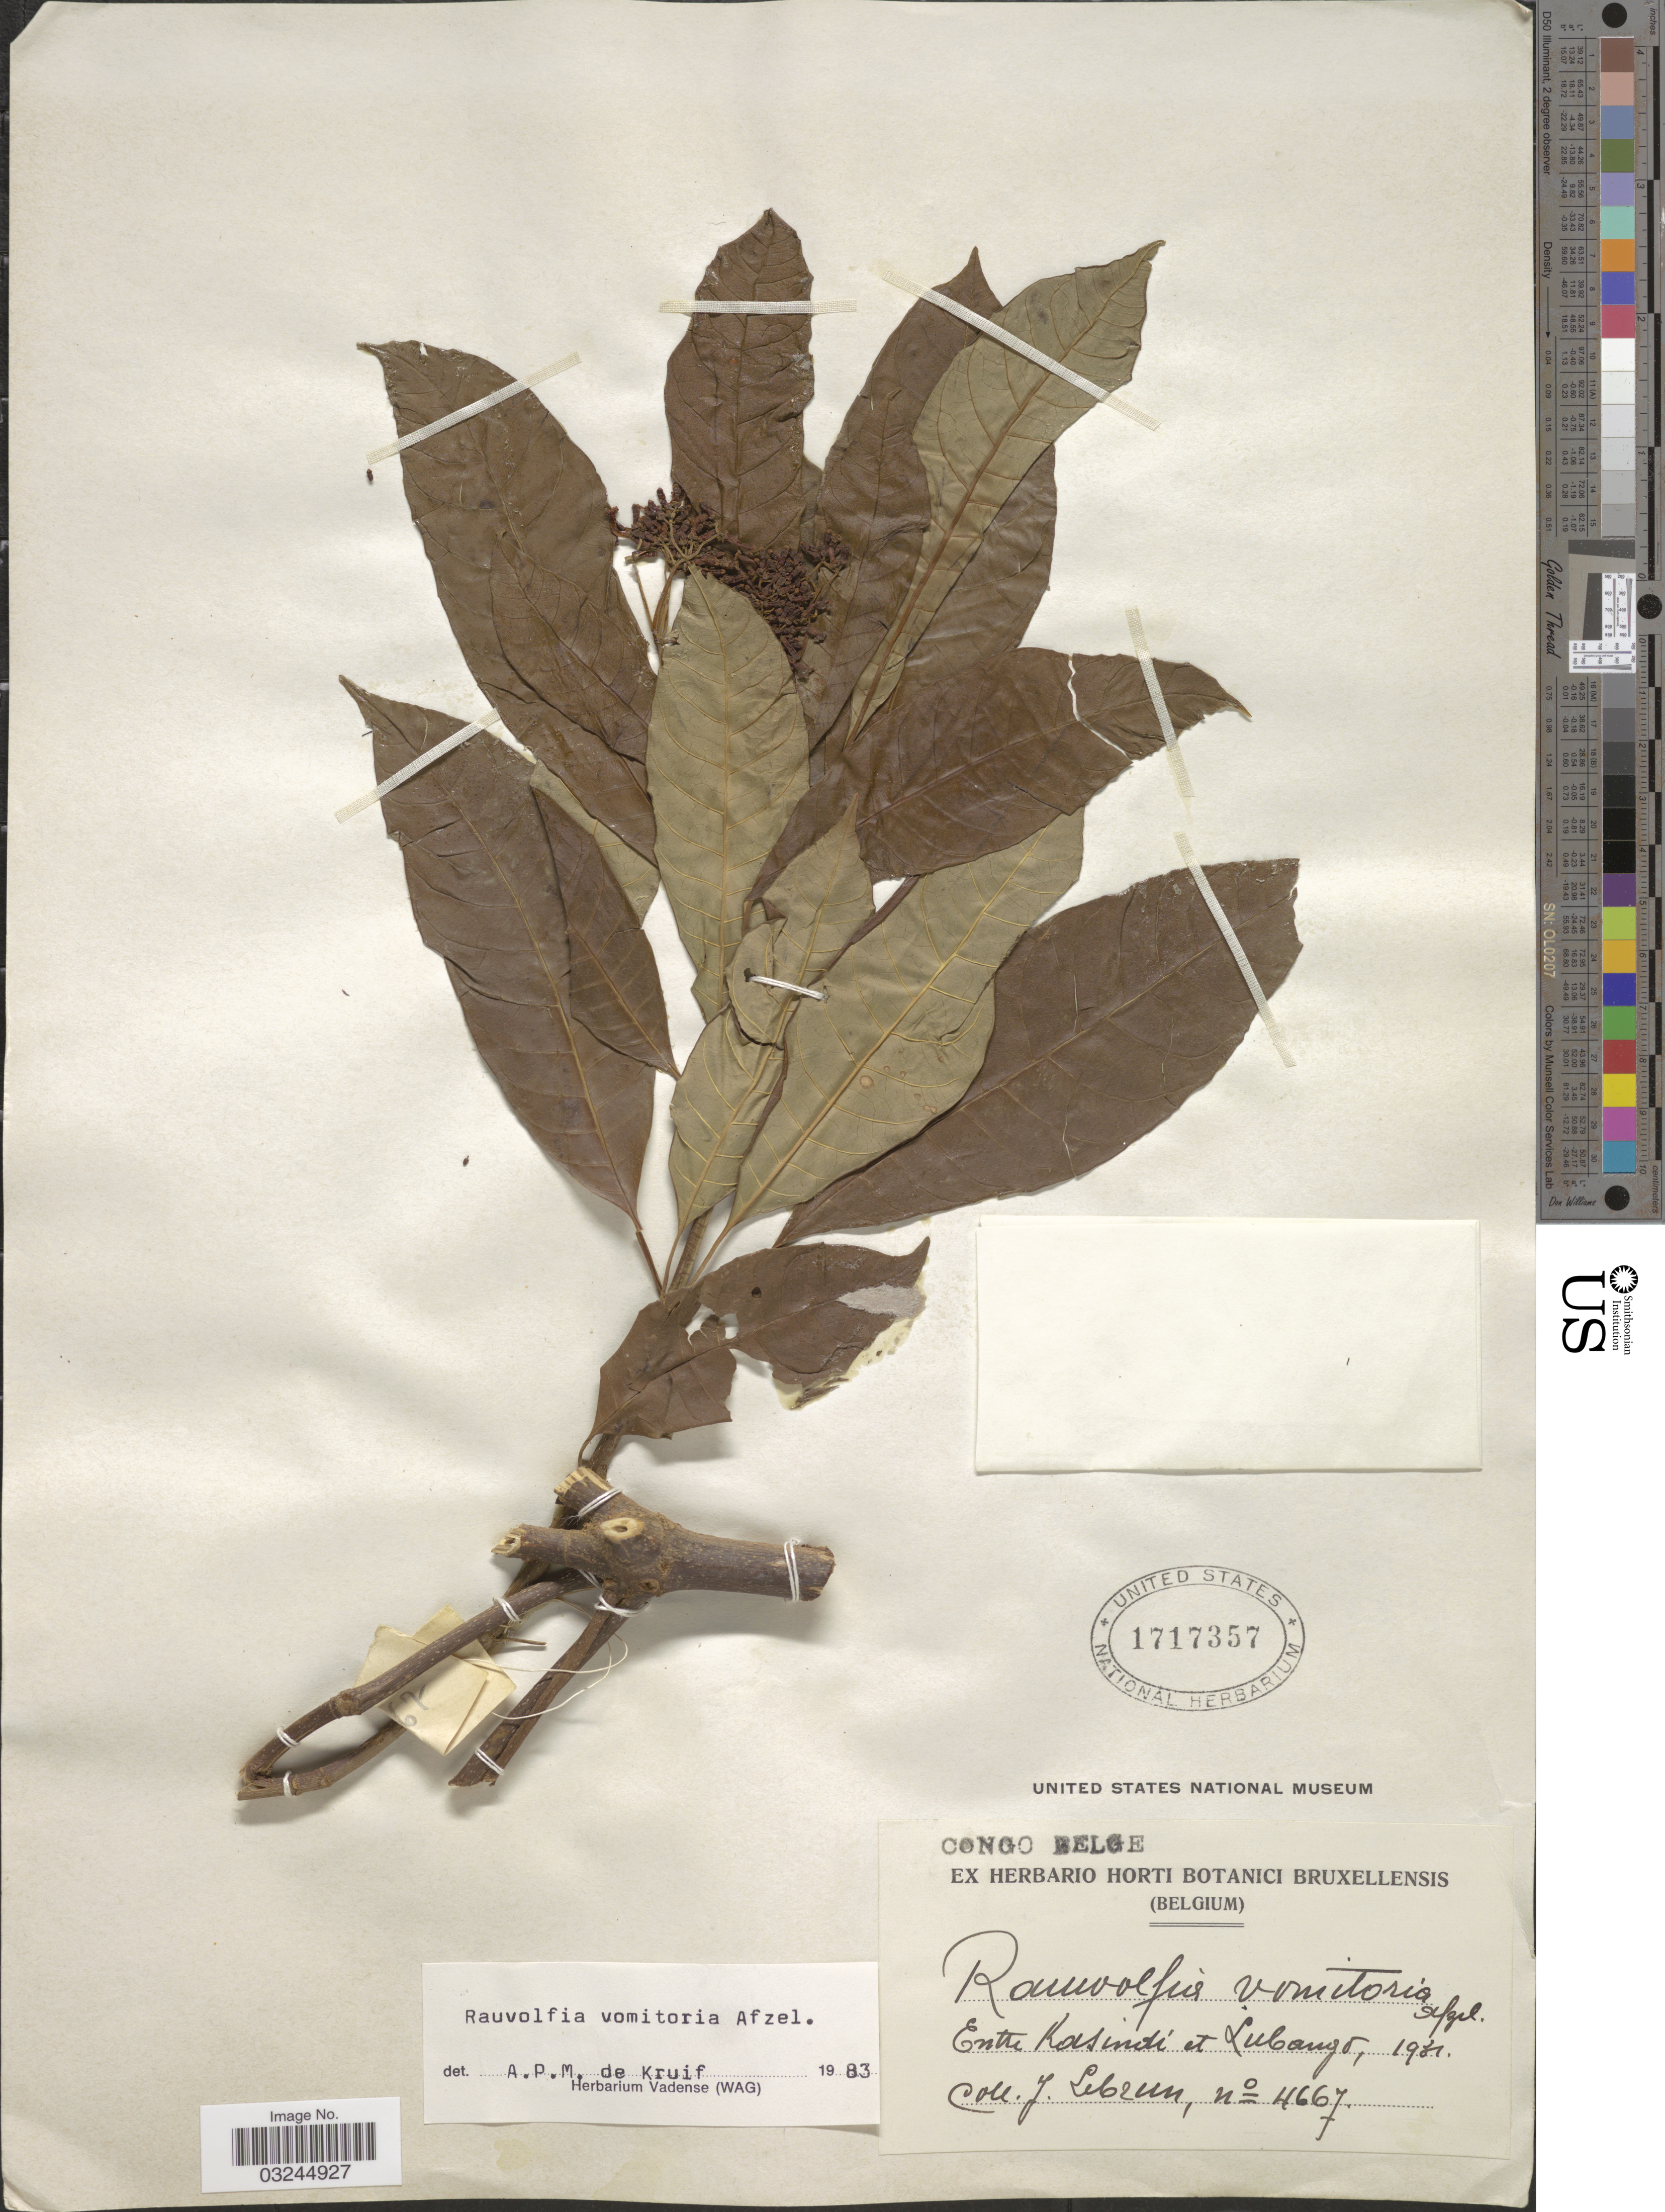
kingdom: Plantae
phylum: Tracheophyta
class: Magnoliopsida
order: Gentianales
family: Apocynaceae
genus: Rauvolfia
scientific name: Rauvolfia vomitoria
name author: Afzel.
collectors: J. A. Lebrun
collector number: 4667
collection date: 1931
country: Congo, Democratic Republic of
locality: Entre Kasindi et Lubango.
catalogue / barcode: US 1717357